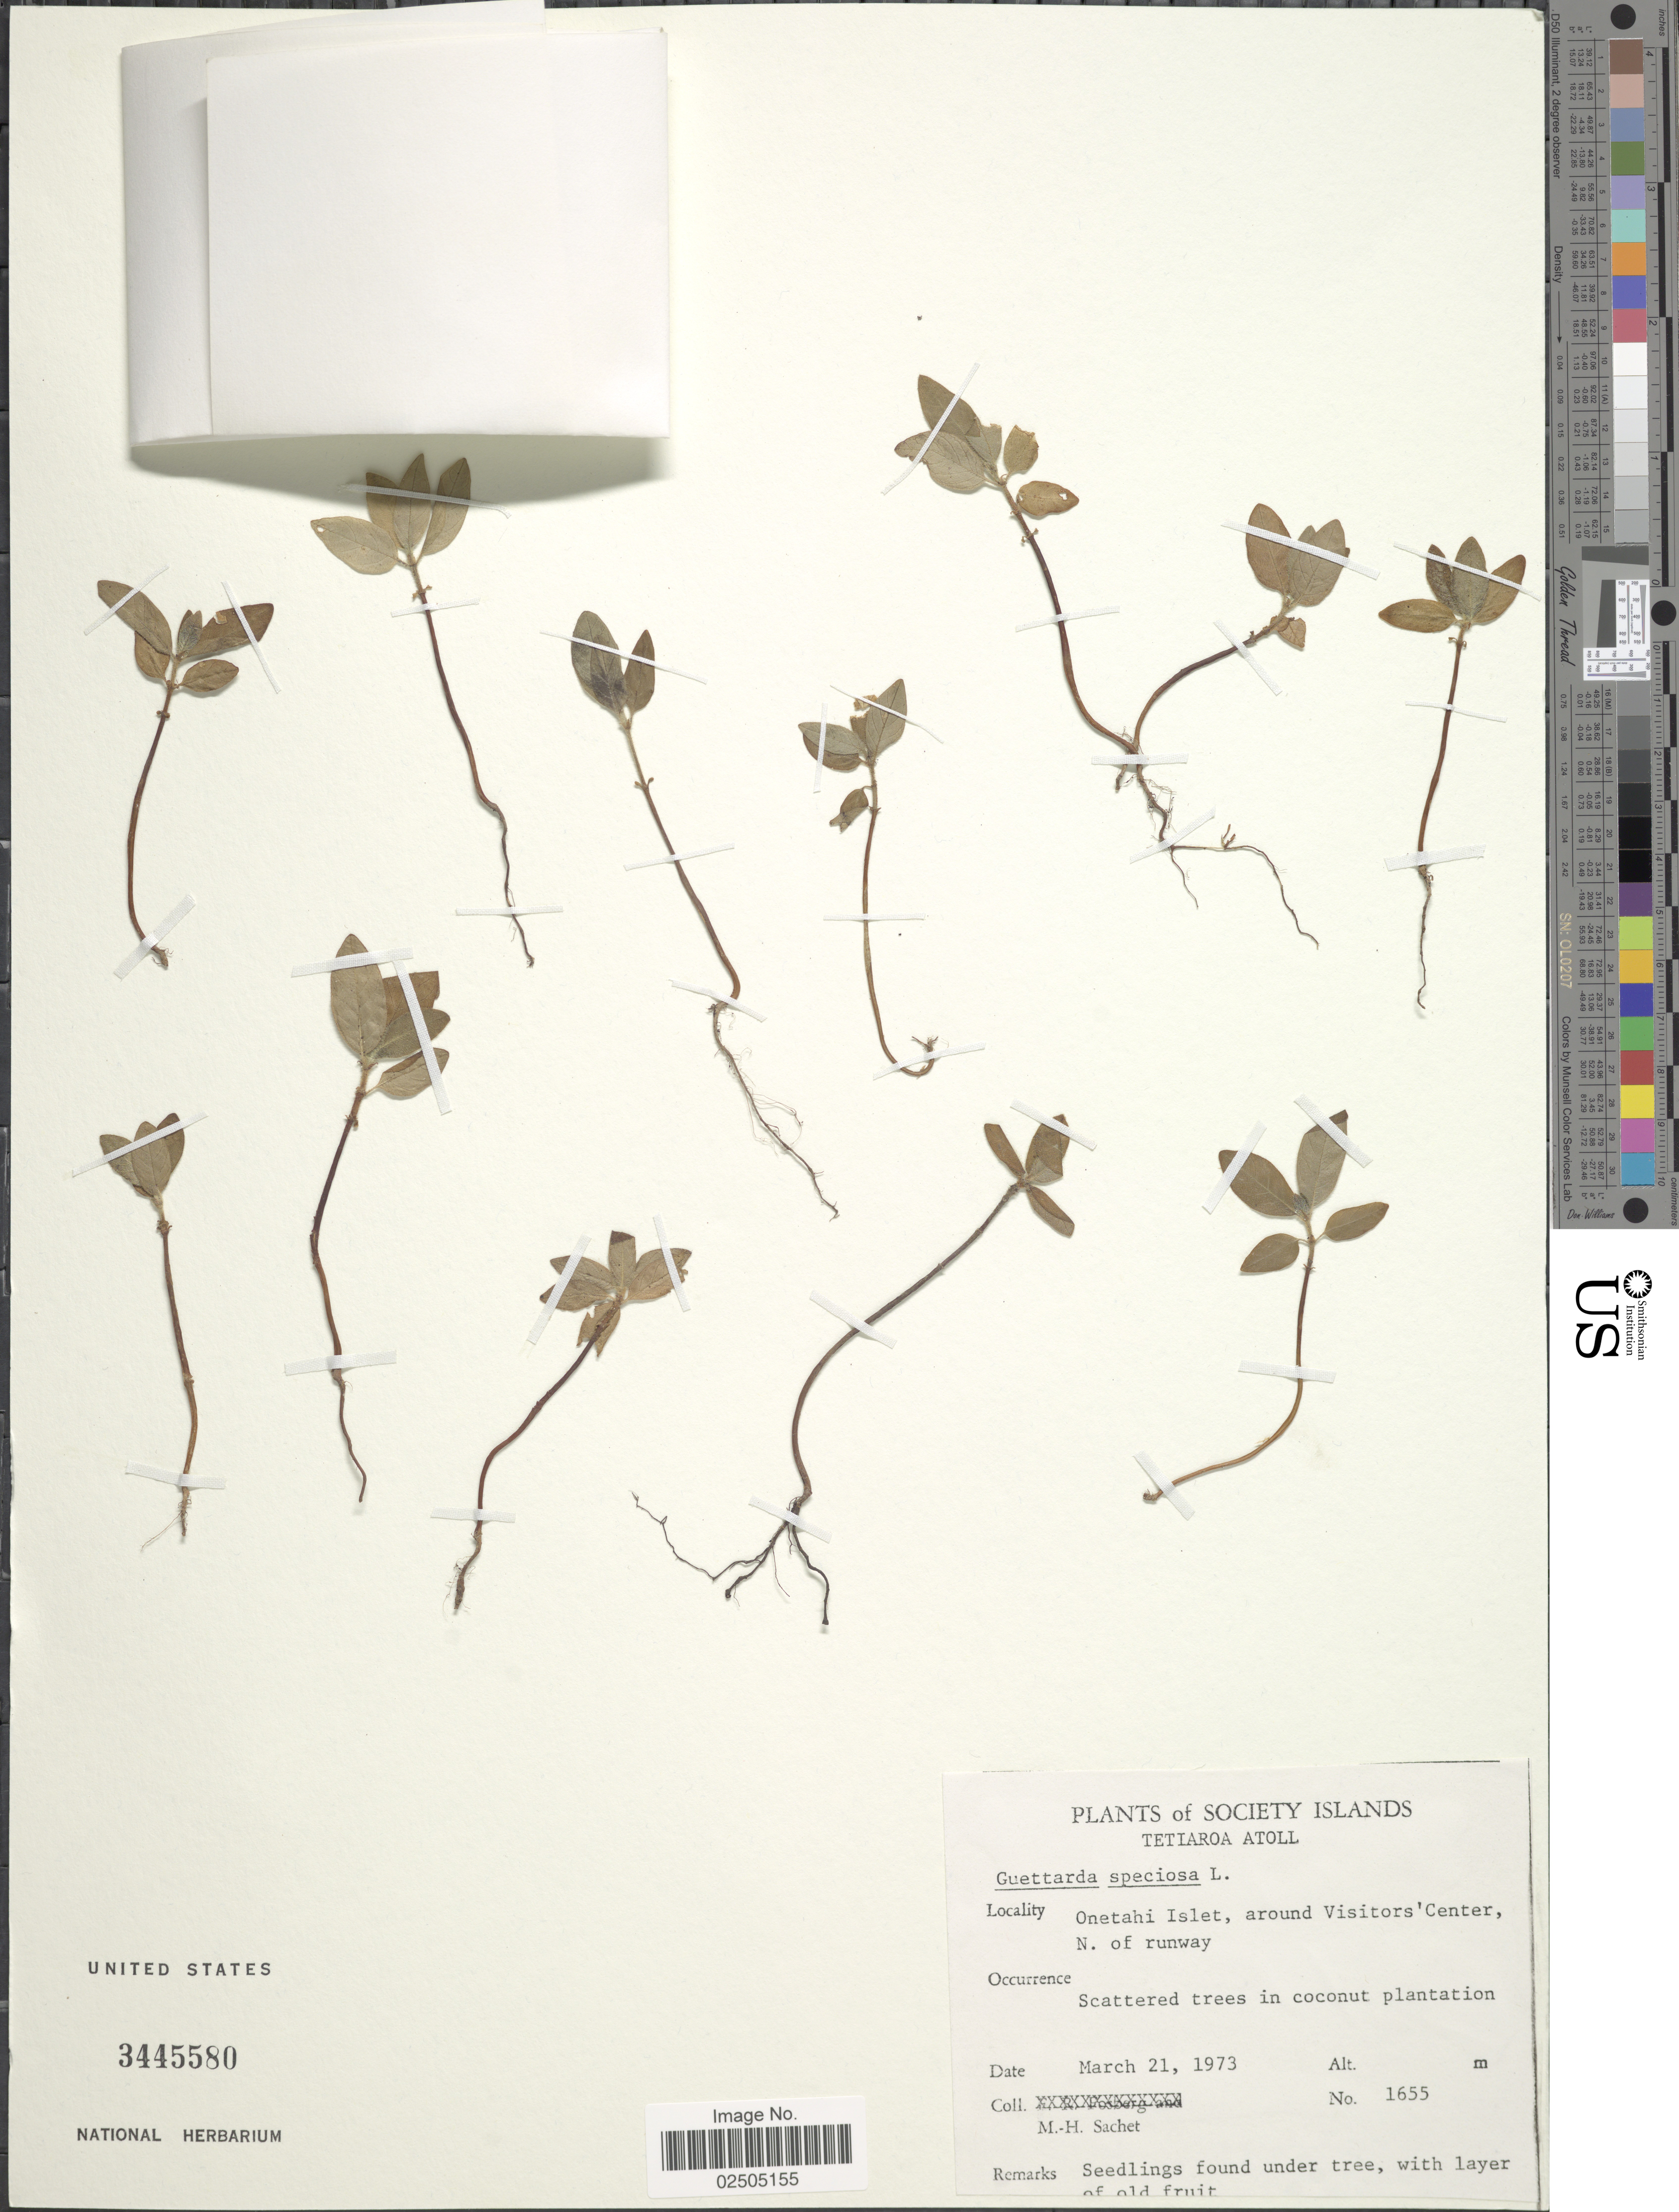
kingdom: Plantae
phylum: Tracheophyta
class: Magnoliopsida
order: Gentianales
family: Rubiaceae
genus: Guettarda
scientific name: Guettarda speciosa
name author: L.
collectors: M.-H. Sachet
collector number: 1655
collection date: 1973-03-21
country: French Polynesia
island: Tetiaroa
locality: Society Islands, Tetiaroa Atoll, Onetahi Islet, around Visitor's Center, N. of runway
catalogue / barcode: US 3445580